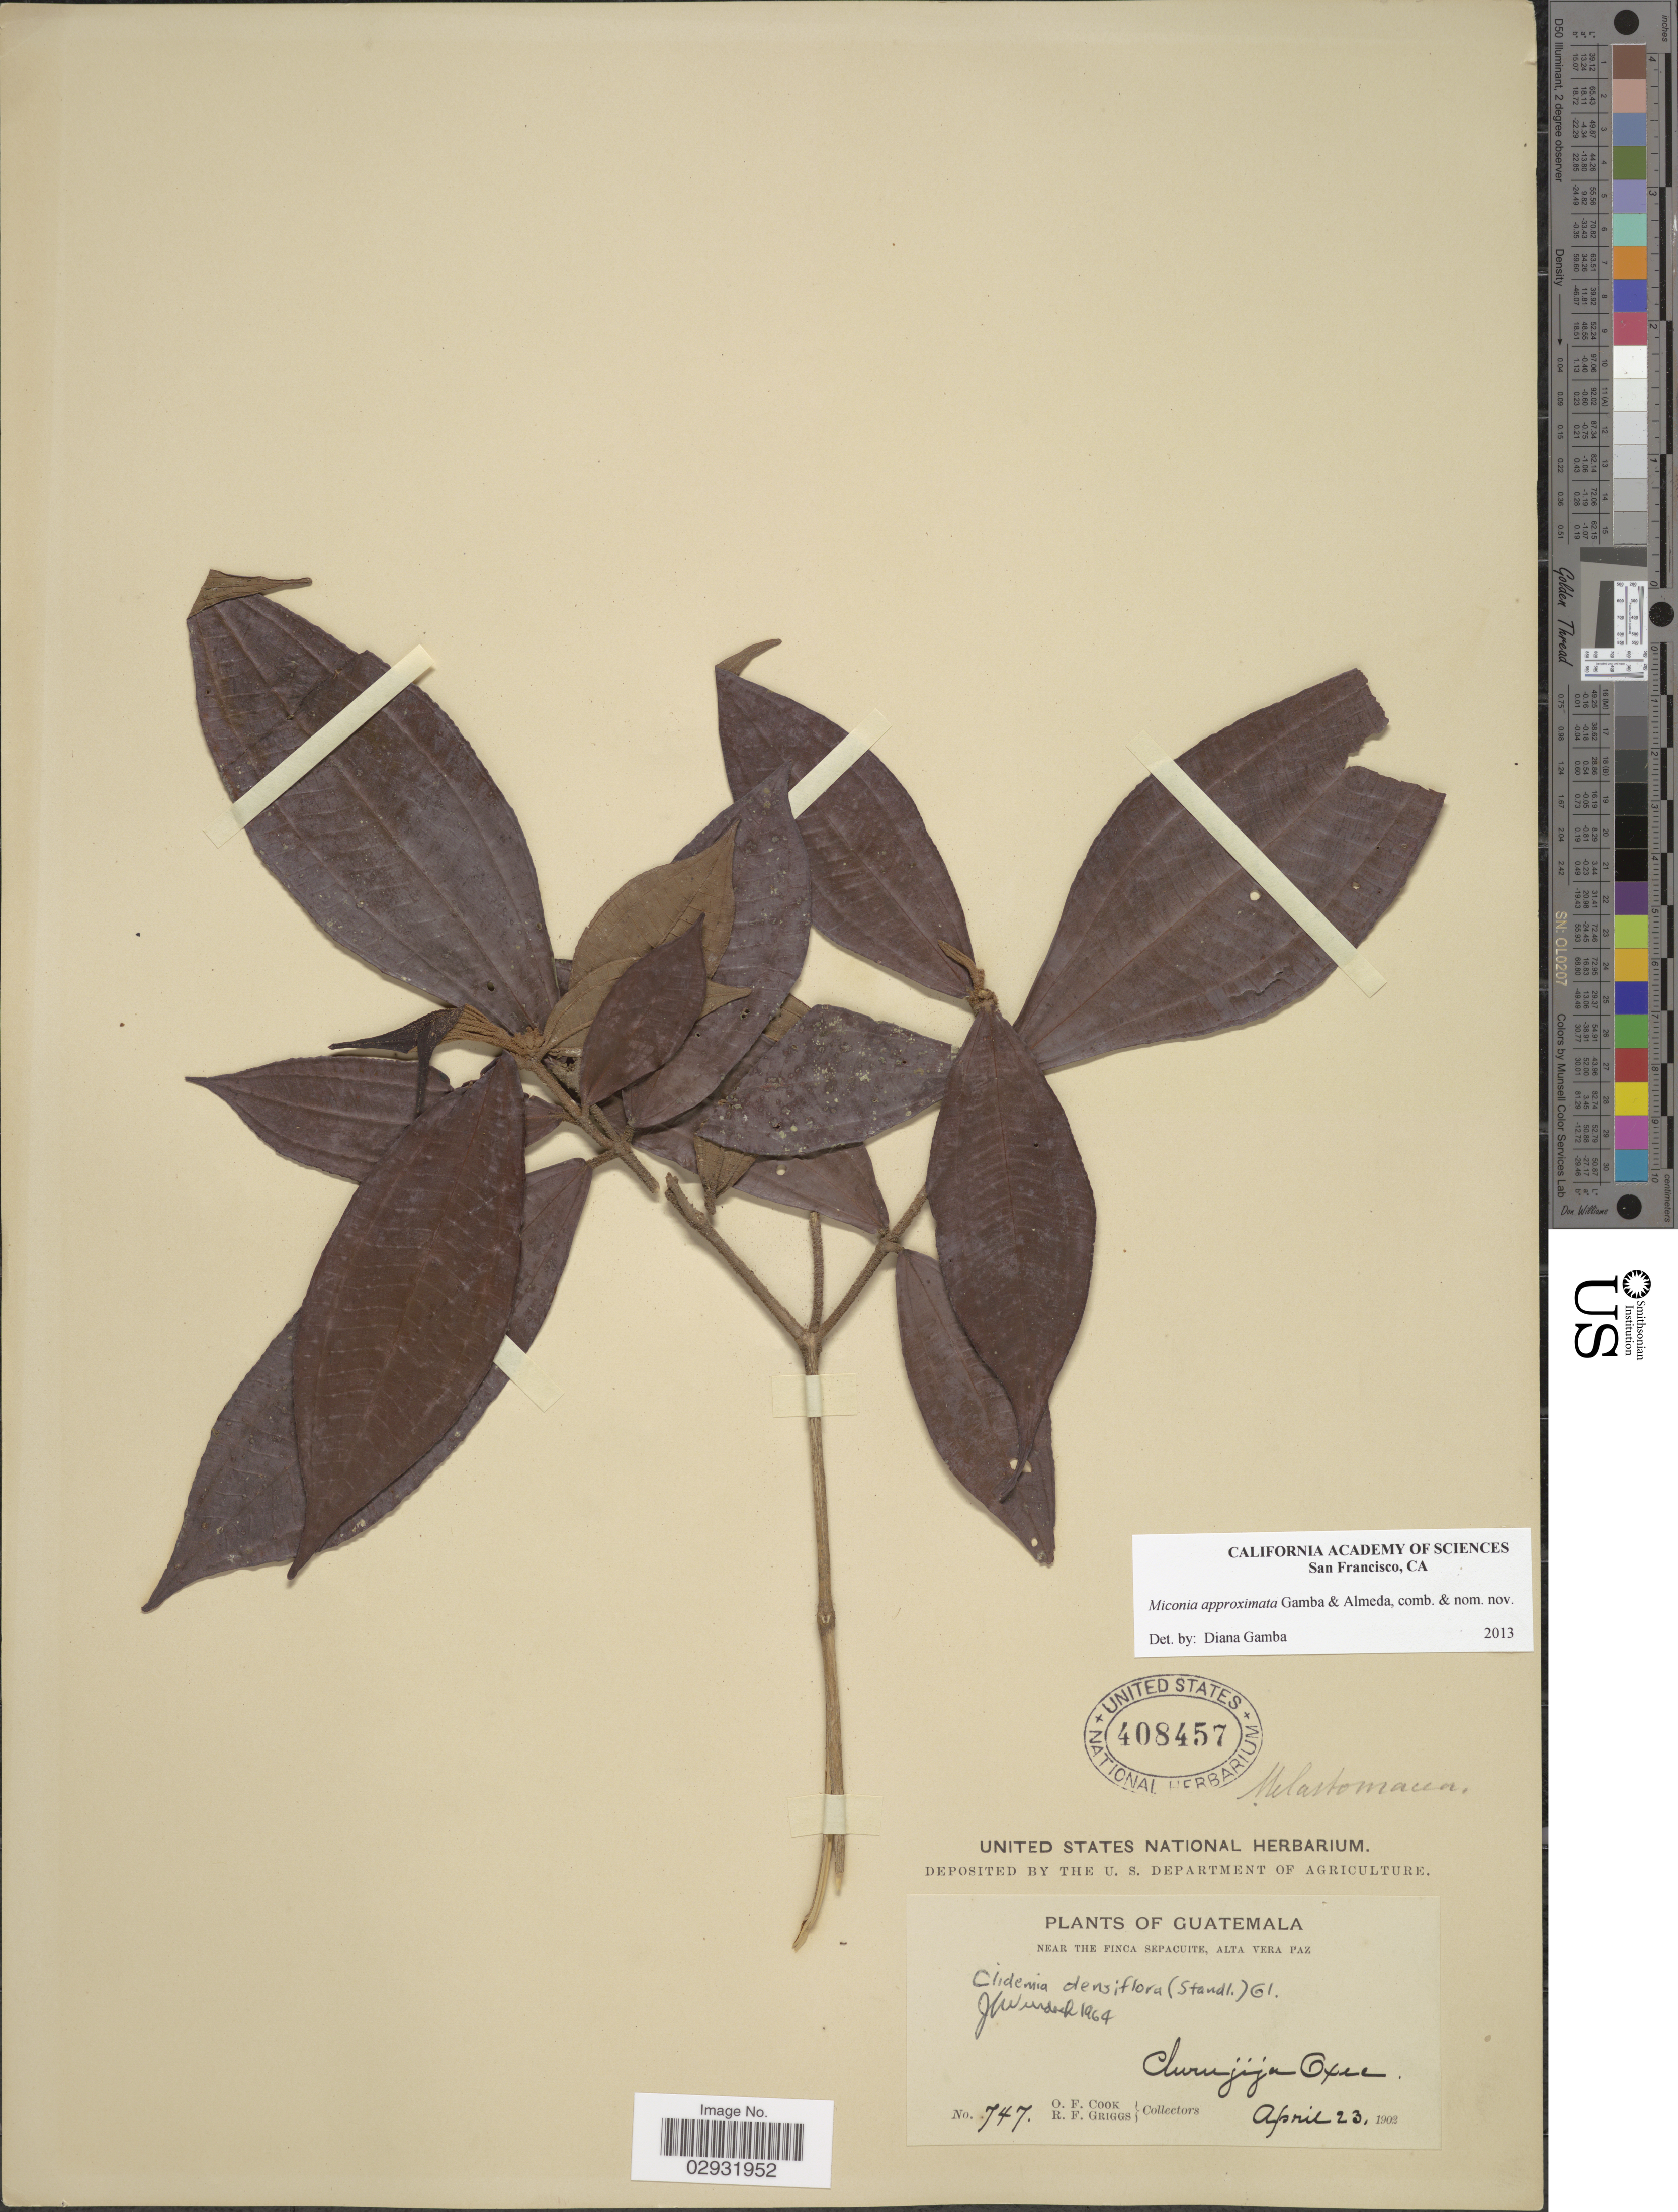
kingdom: Plantae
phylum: Tracheophyta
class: Magnoliopsida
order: Myrtales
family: Melastomataceae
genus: Miconia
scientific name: Miconia approximata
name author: Gamba & Almeda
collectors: O. F. Cook & R. F. Griggs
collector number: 747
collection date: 1902-04-23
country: Guatemala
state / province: Alta Verapaz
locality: Near the Finca Sepacuite, Alta Vera Paz. Cherujija Oxec.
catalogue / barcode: US 408457